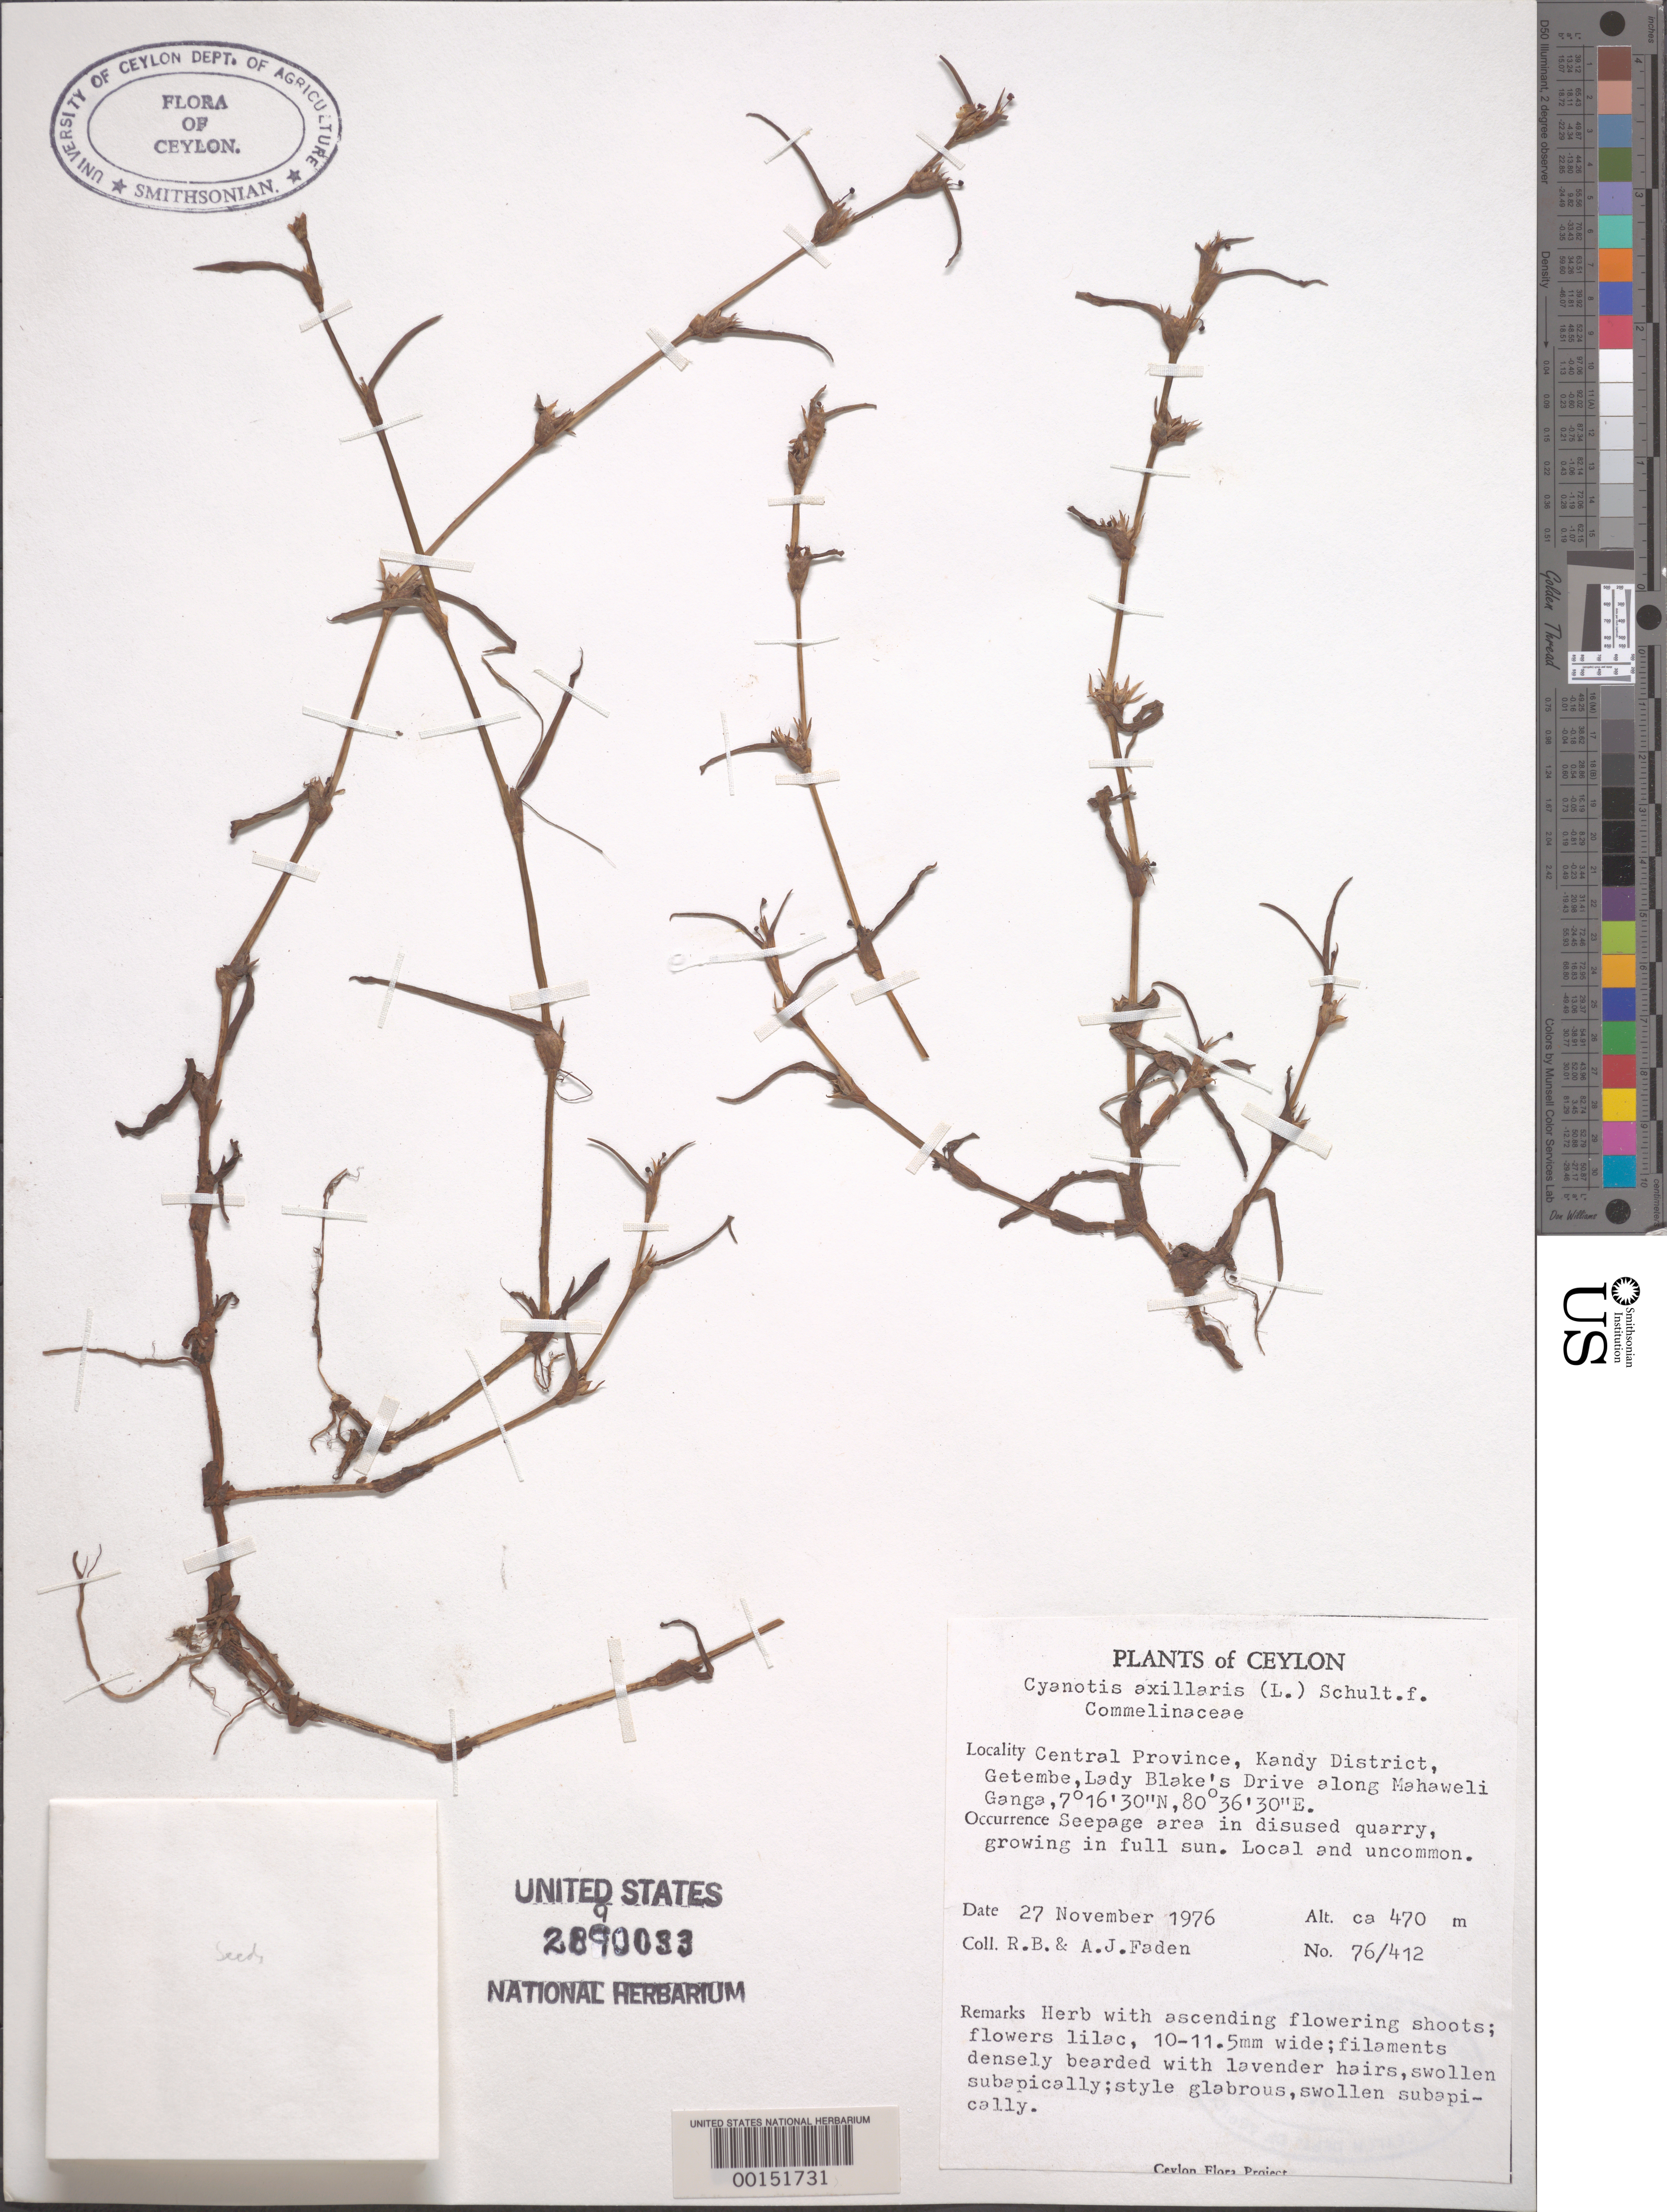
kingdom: Plantae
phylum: Tracheophyta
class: Liliopsida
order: Commelinales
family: Commelinaceae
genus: Cyanotis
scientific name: Cyanotis axillaris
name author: (L.) D. Don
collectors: R. B. Faden & A. J. Faden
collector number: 76/412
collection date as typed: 27 Nov 1976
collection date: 1976-11-27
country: Sri Lanka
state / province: Central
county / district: Kandy Dist.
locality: Getembe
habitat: Quarry seepage area; full sun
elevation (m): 470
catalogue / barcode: US 2890033